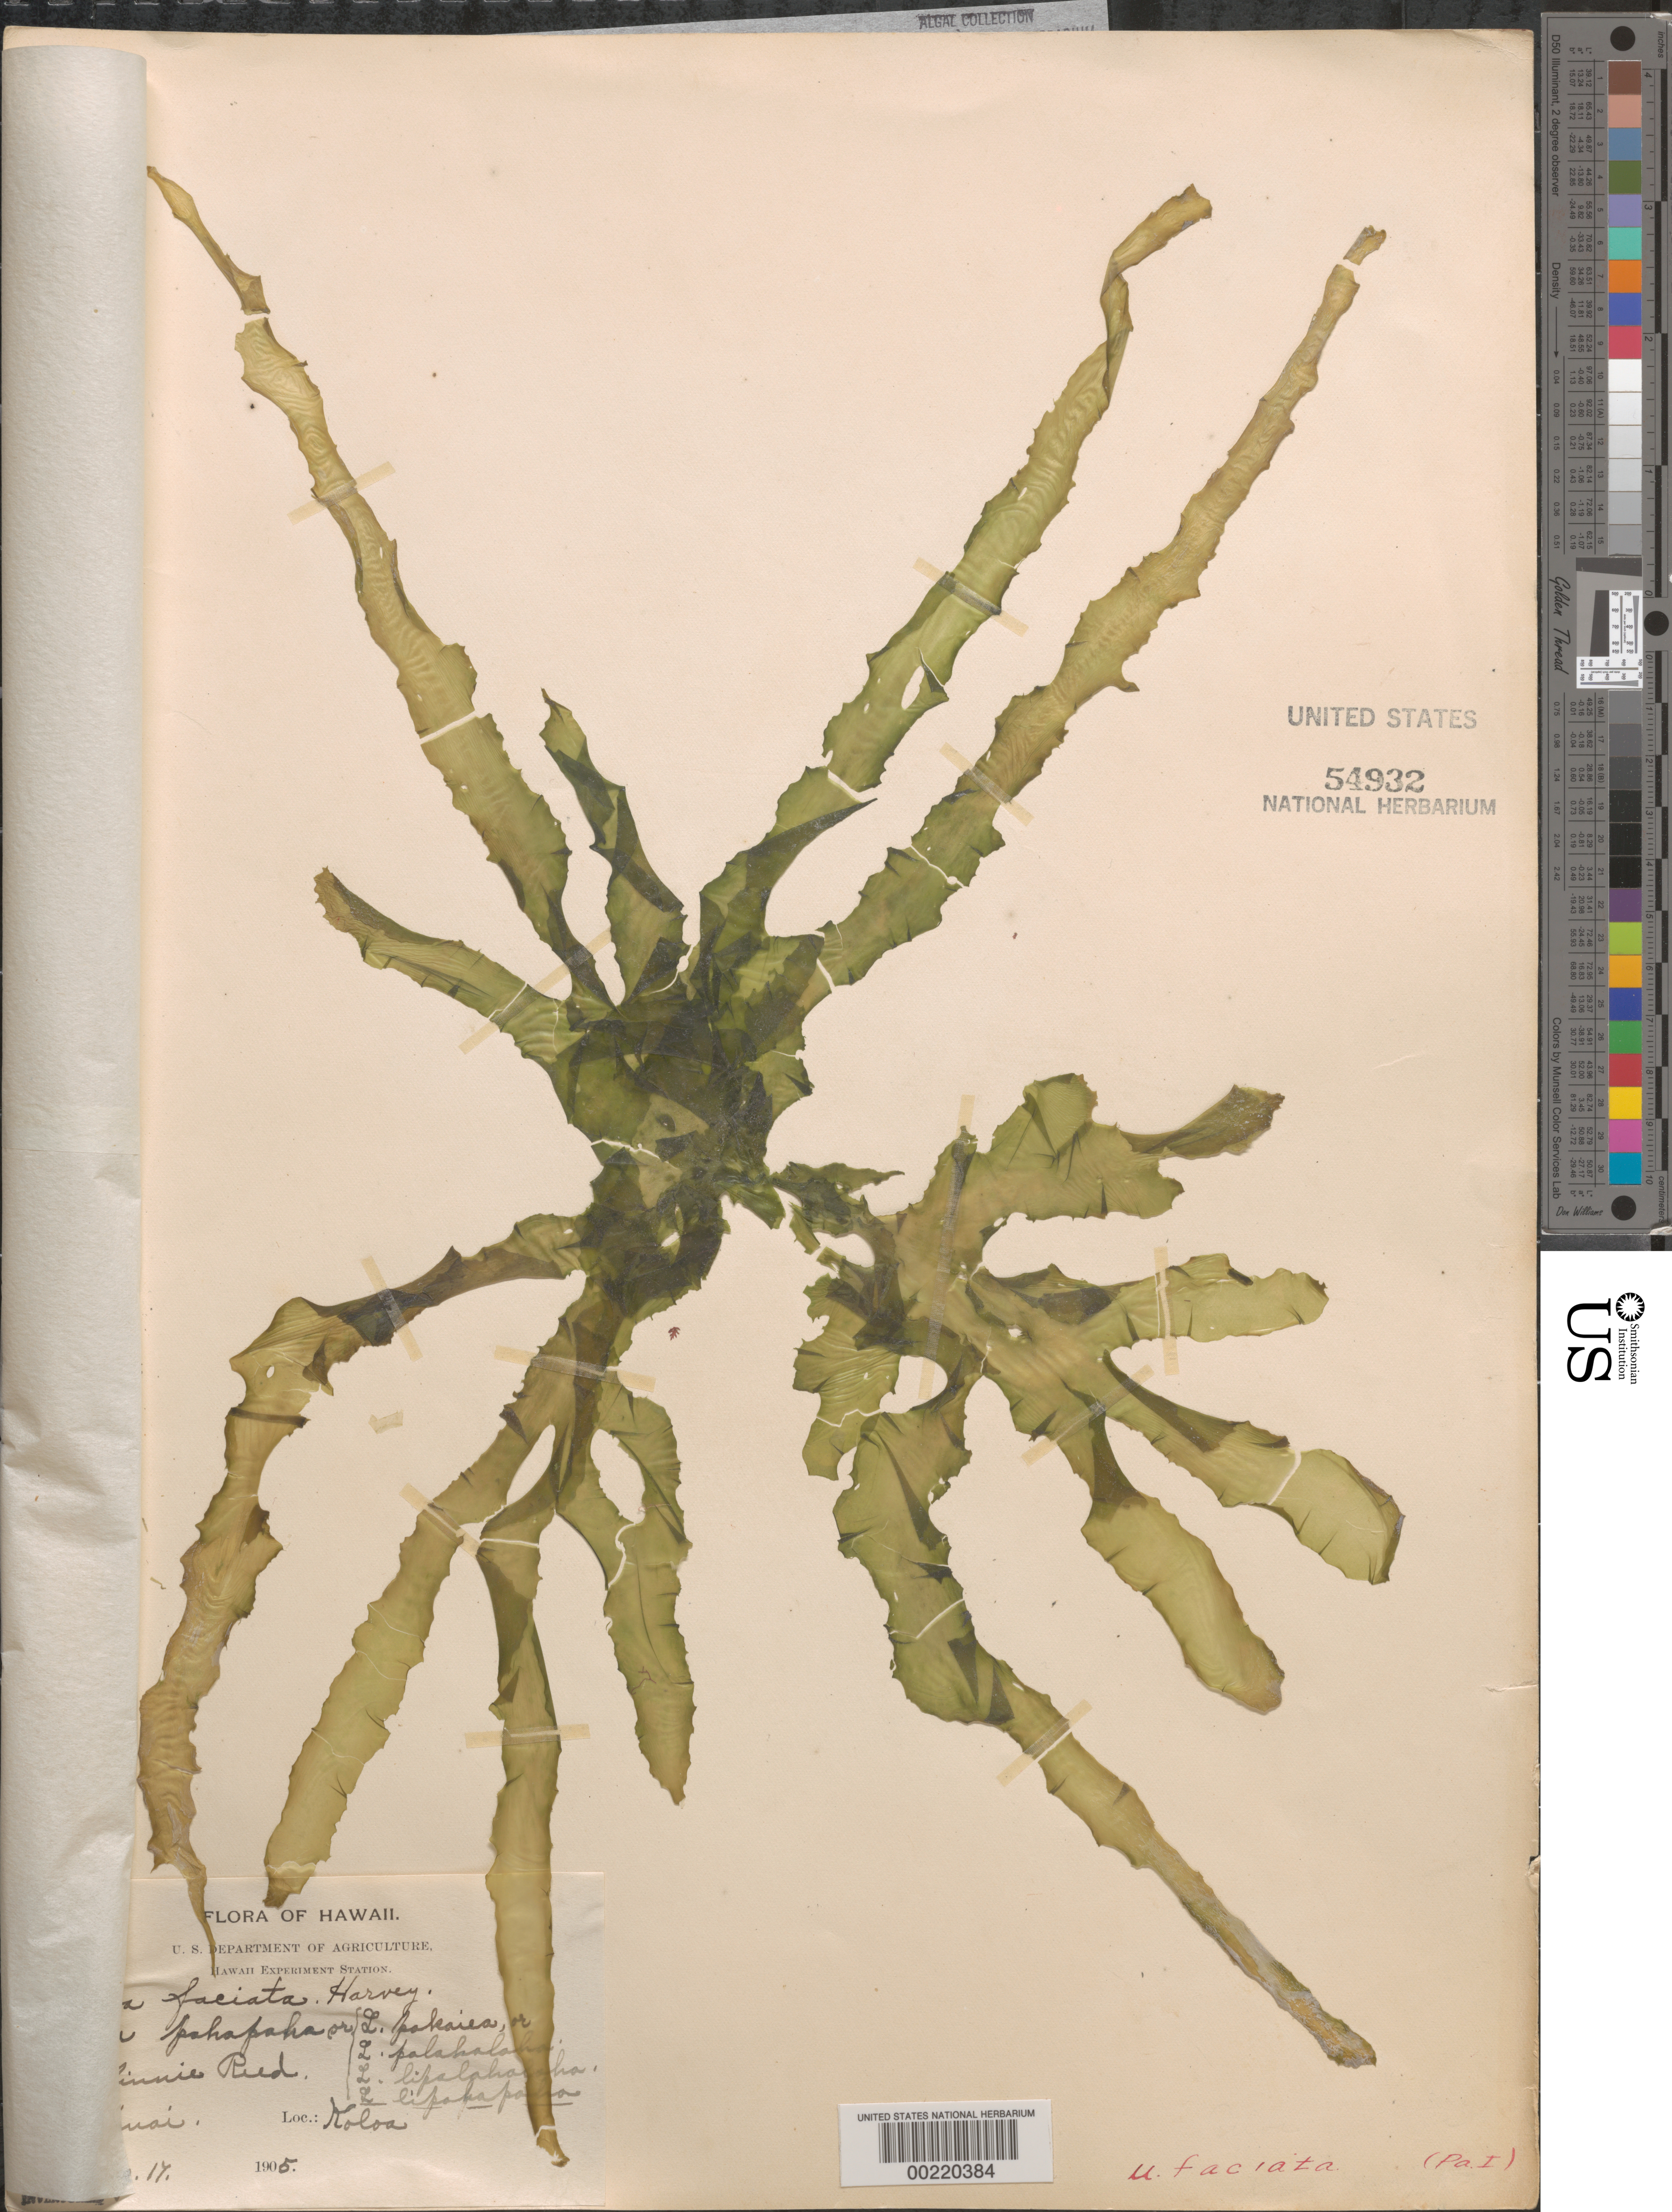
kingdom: Plantae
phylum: Chlorophyta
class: Ulvophyceae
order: Ulvales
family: Ulvaceae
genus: Ulva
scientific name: Ulva lactuca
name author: L.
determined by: Algae name updating Project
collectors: M. Reed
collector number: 440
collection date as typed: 17 Aug 1905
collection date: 1905-08-17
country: United States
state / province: Hawaii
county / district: Kauai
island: Kaua'i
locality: Koloa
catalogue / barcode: US 54932